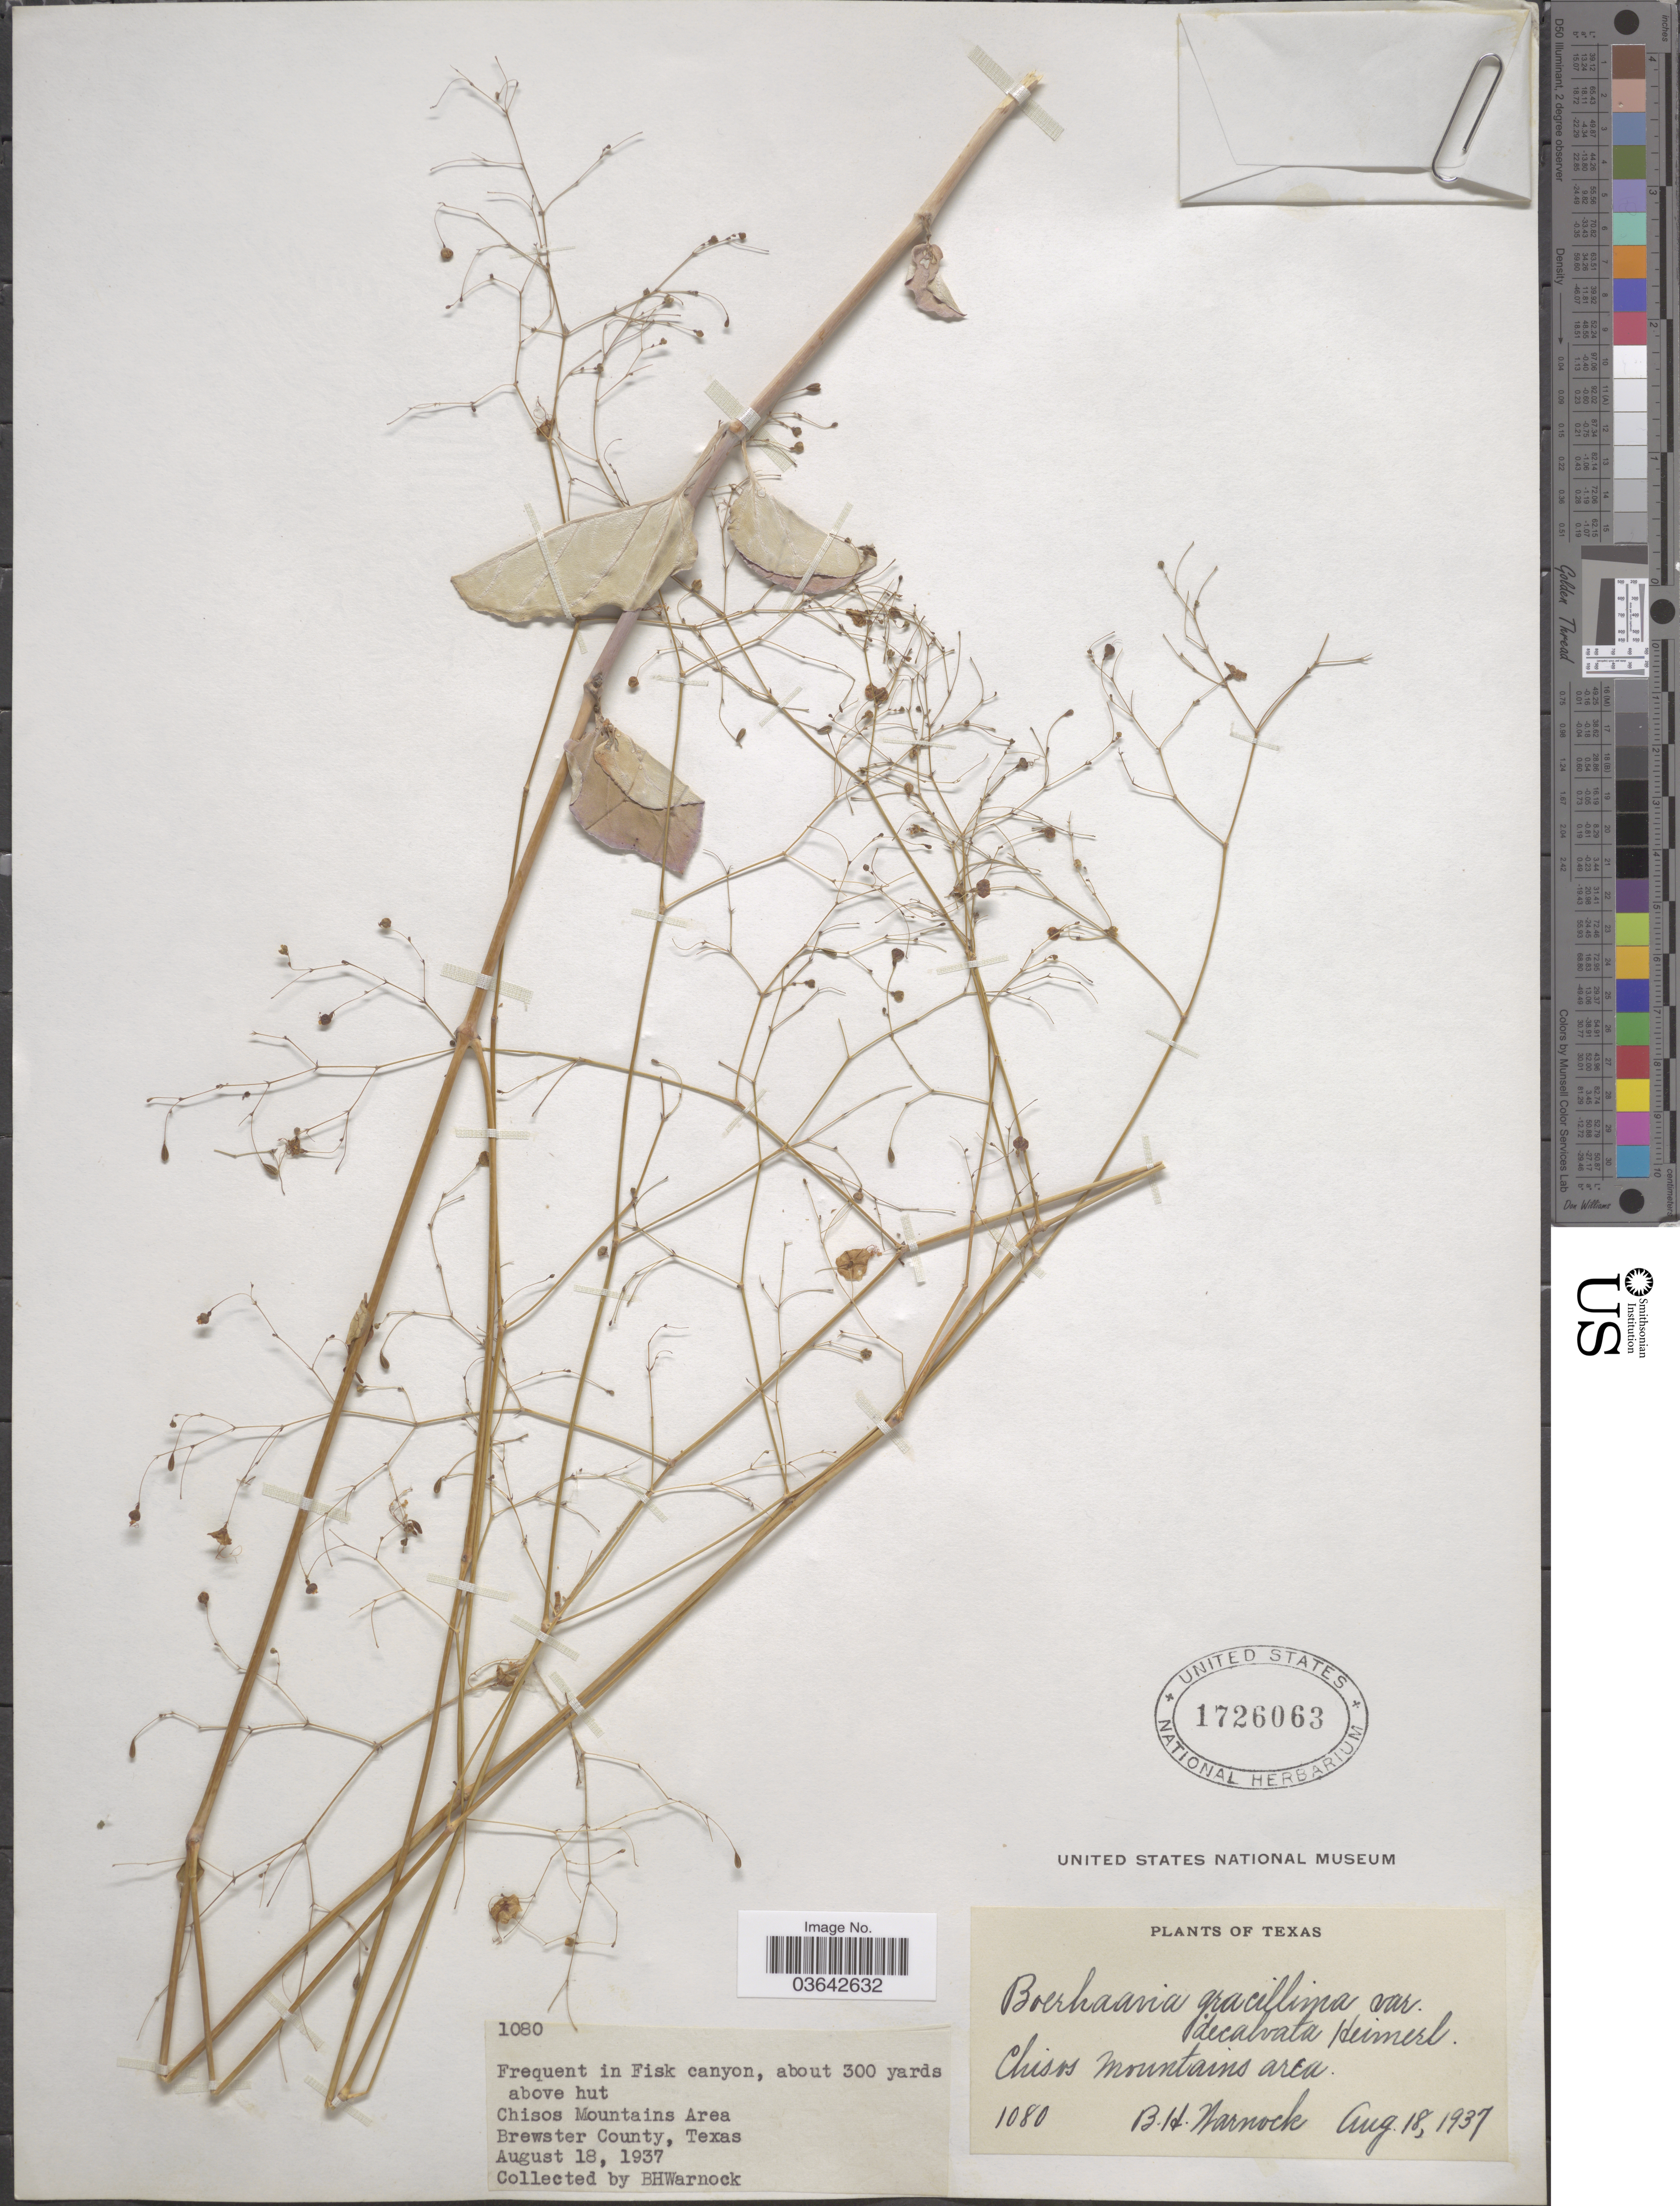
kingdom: Plantae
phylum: Tracheophyta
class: Magnoliopsida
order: Caryophyllales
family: Nyctaginaceae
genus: Boerhavia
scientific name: Boerhavia gracillima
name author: Heimerl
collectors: B. H. Warnock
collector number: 1080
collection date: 1937-08-18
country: United States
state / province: Texas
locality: In Fisk canyon, about 300 yards above hut. Chisos Mountains Area. Brewster County.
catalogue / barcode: US 1726063